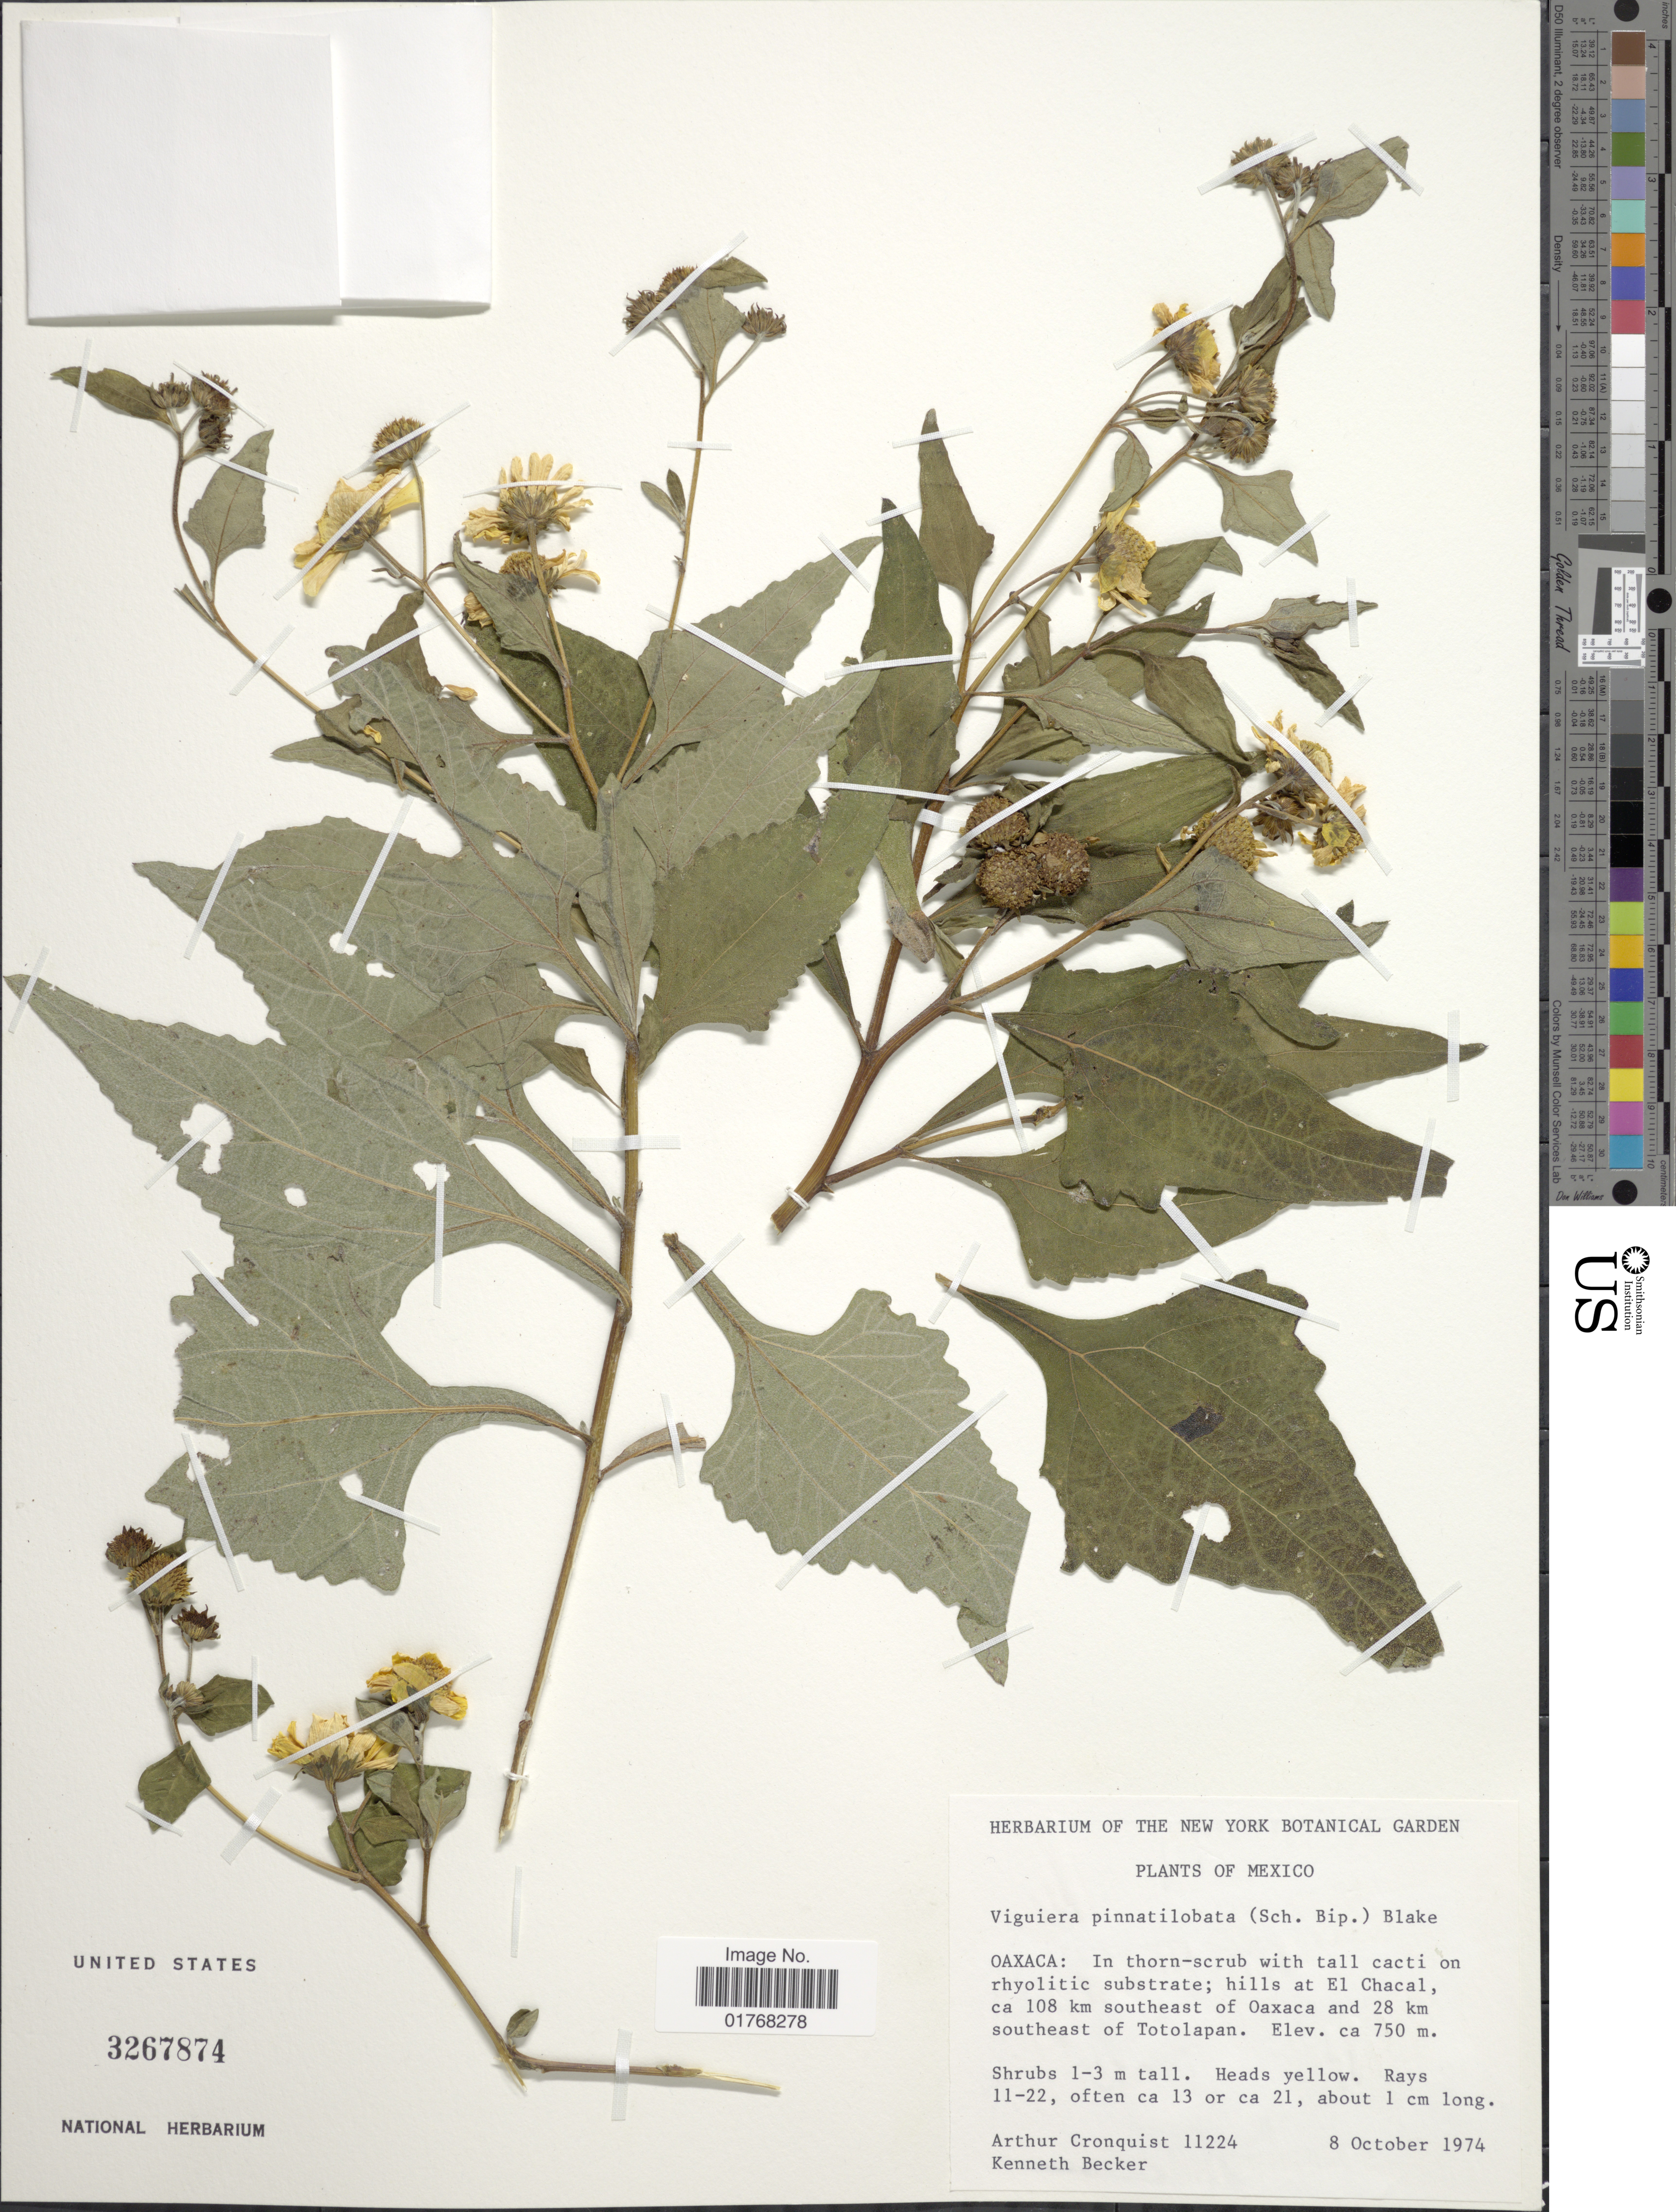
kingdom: Plantae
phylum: Tracheophyta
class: Magnoliopsida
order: Asterales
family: Asteraceae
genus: Viguiera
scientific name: Viguiera pinnatilobata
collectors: A. J. Cronquist & K. M. Becker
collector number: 11224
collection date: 1974-10-08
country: Mexico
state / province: Oaxaca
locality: Hills at El Chacal, ca 108 km southeast of Oaxaca and 28 km southeast of Totolapan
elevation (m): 750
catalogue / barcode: US 3267874